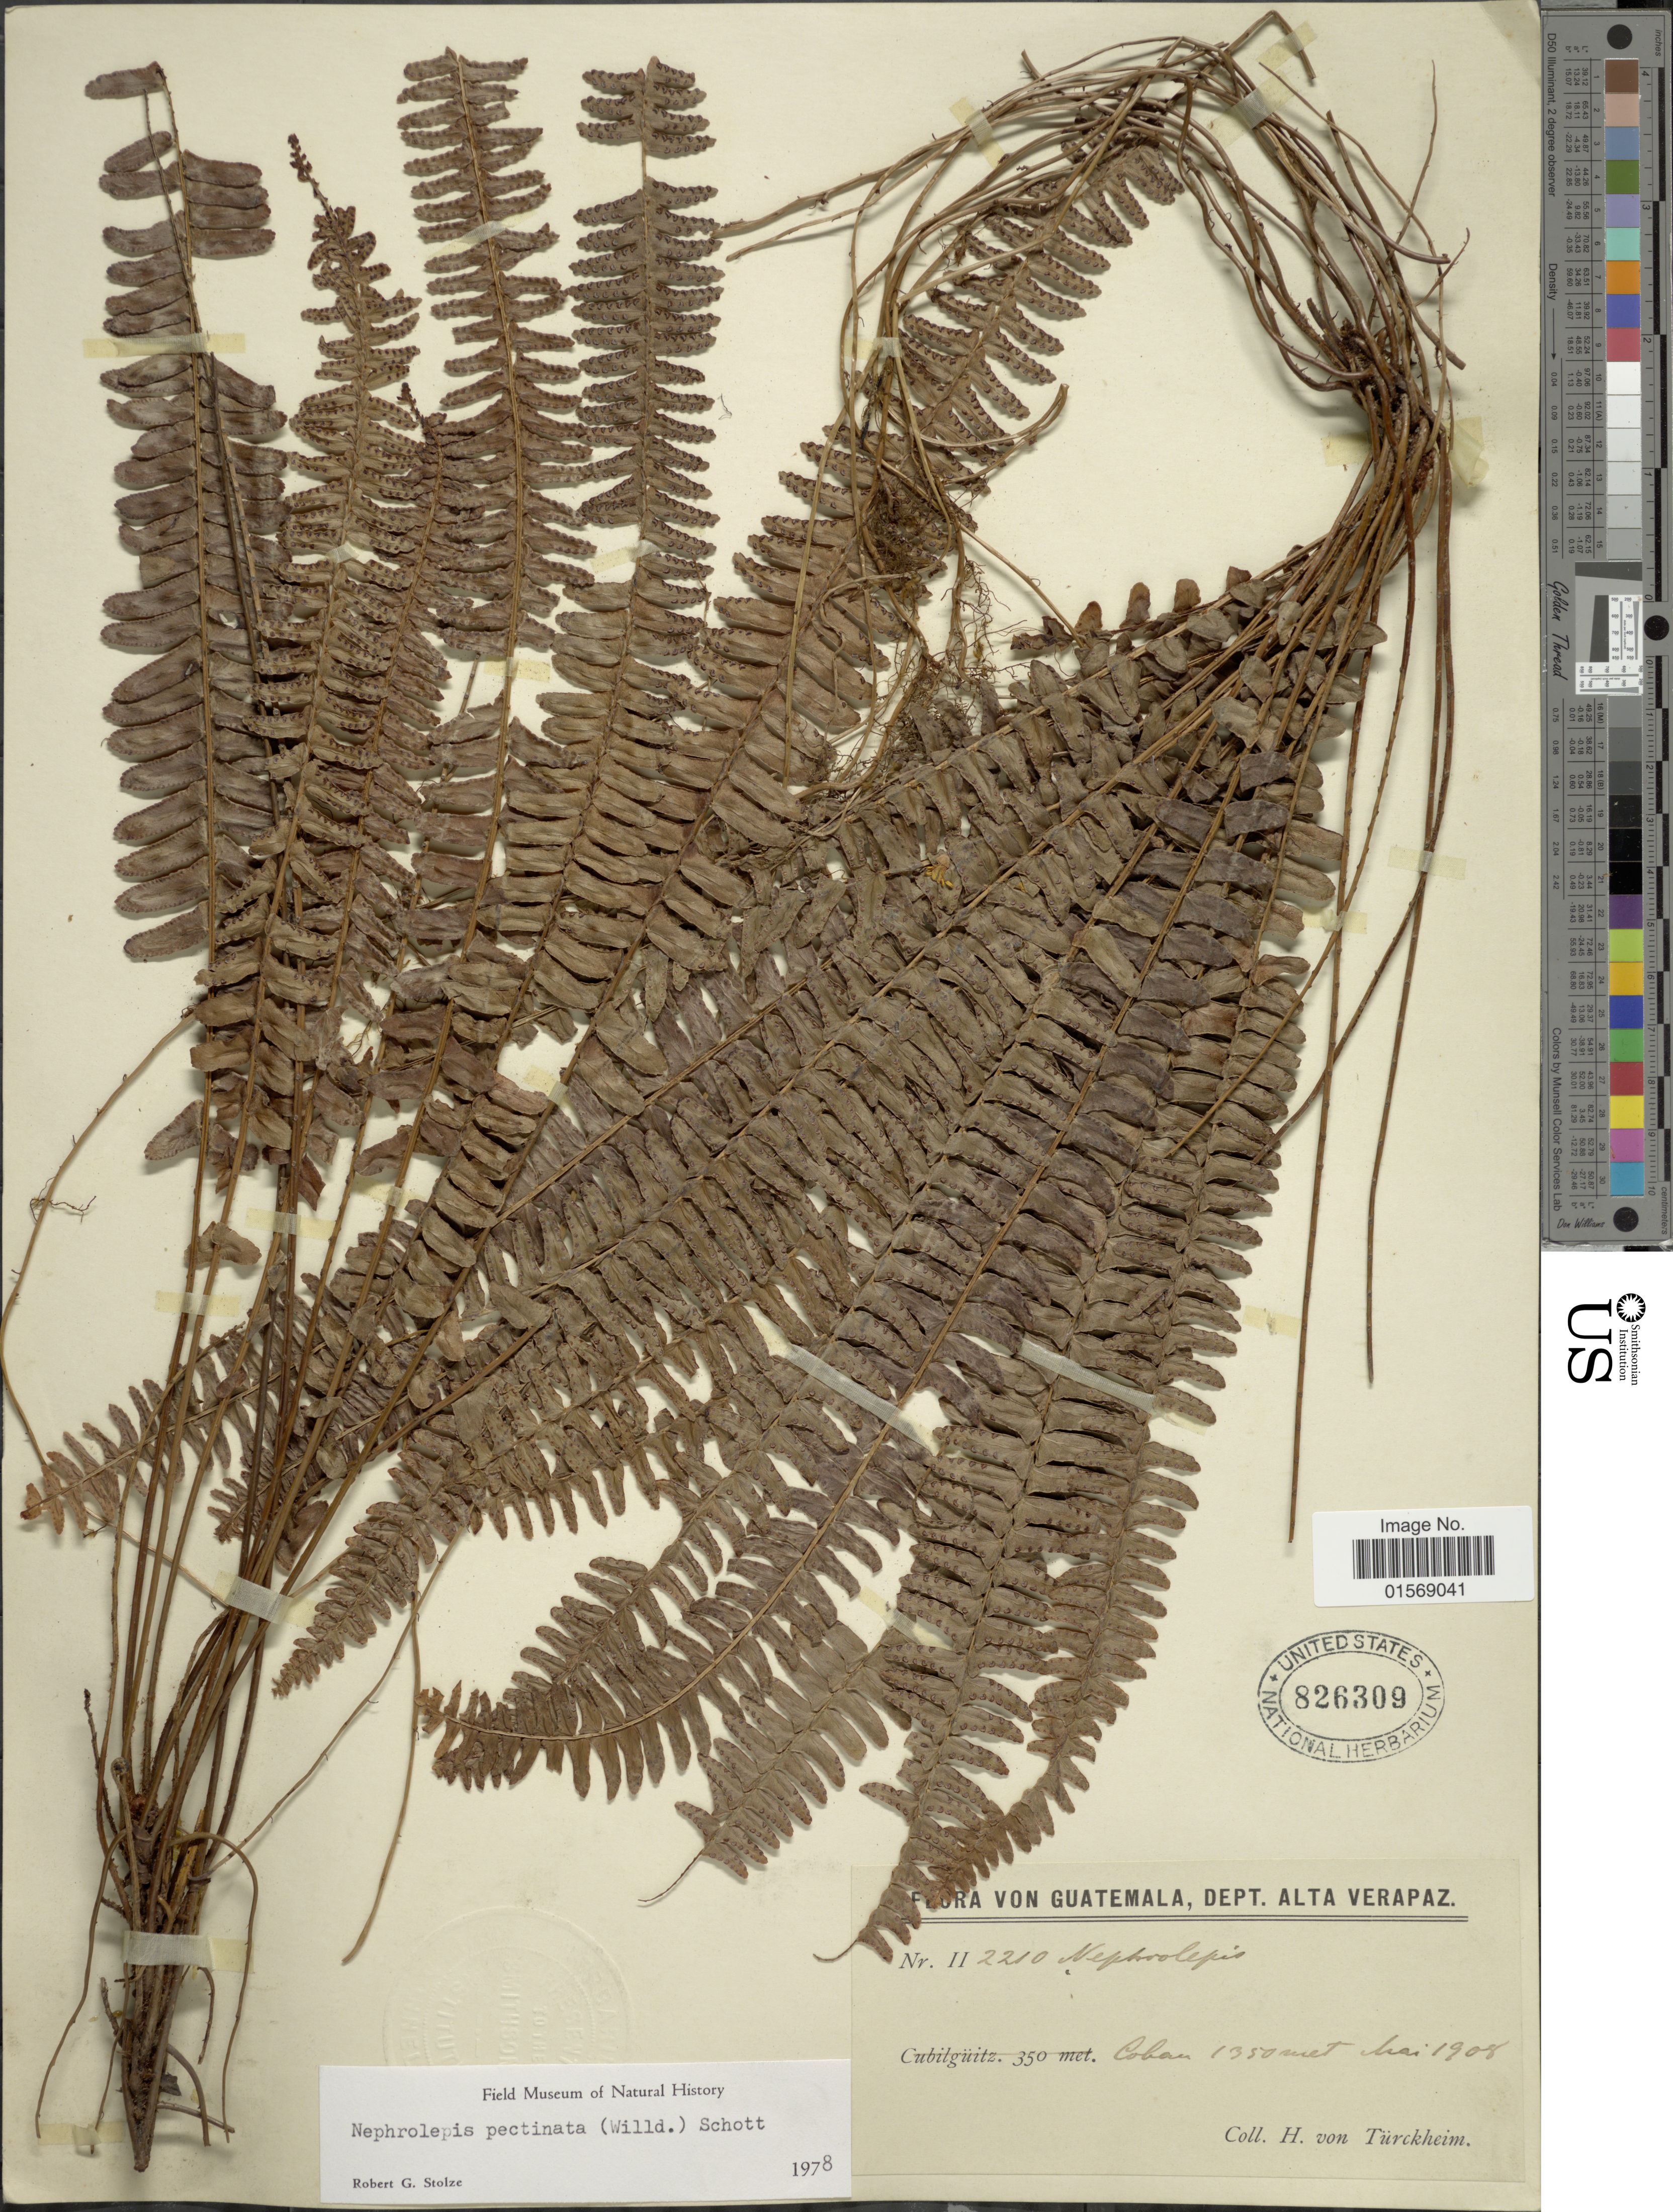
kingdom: Plantae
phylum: Tracheophyta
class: Polypodiopsida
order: Polypodiales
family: Nephrolepidaceae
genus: Nephrolepis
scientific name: Nephrolepis pectinata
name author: (Willd.) Schott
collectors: H. von Türckheim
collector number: II2210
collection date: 1908-05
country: Guatemala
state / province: Alta Verapaz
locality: Guatemala, Dept. Alta Verapaz, Coban.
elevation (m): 1350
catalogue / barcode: US 826309